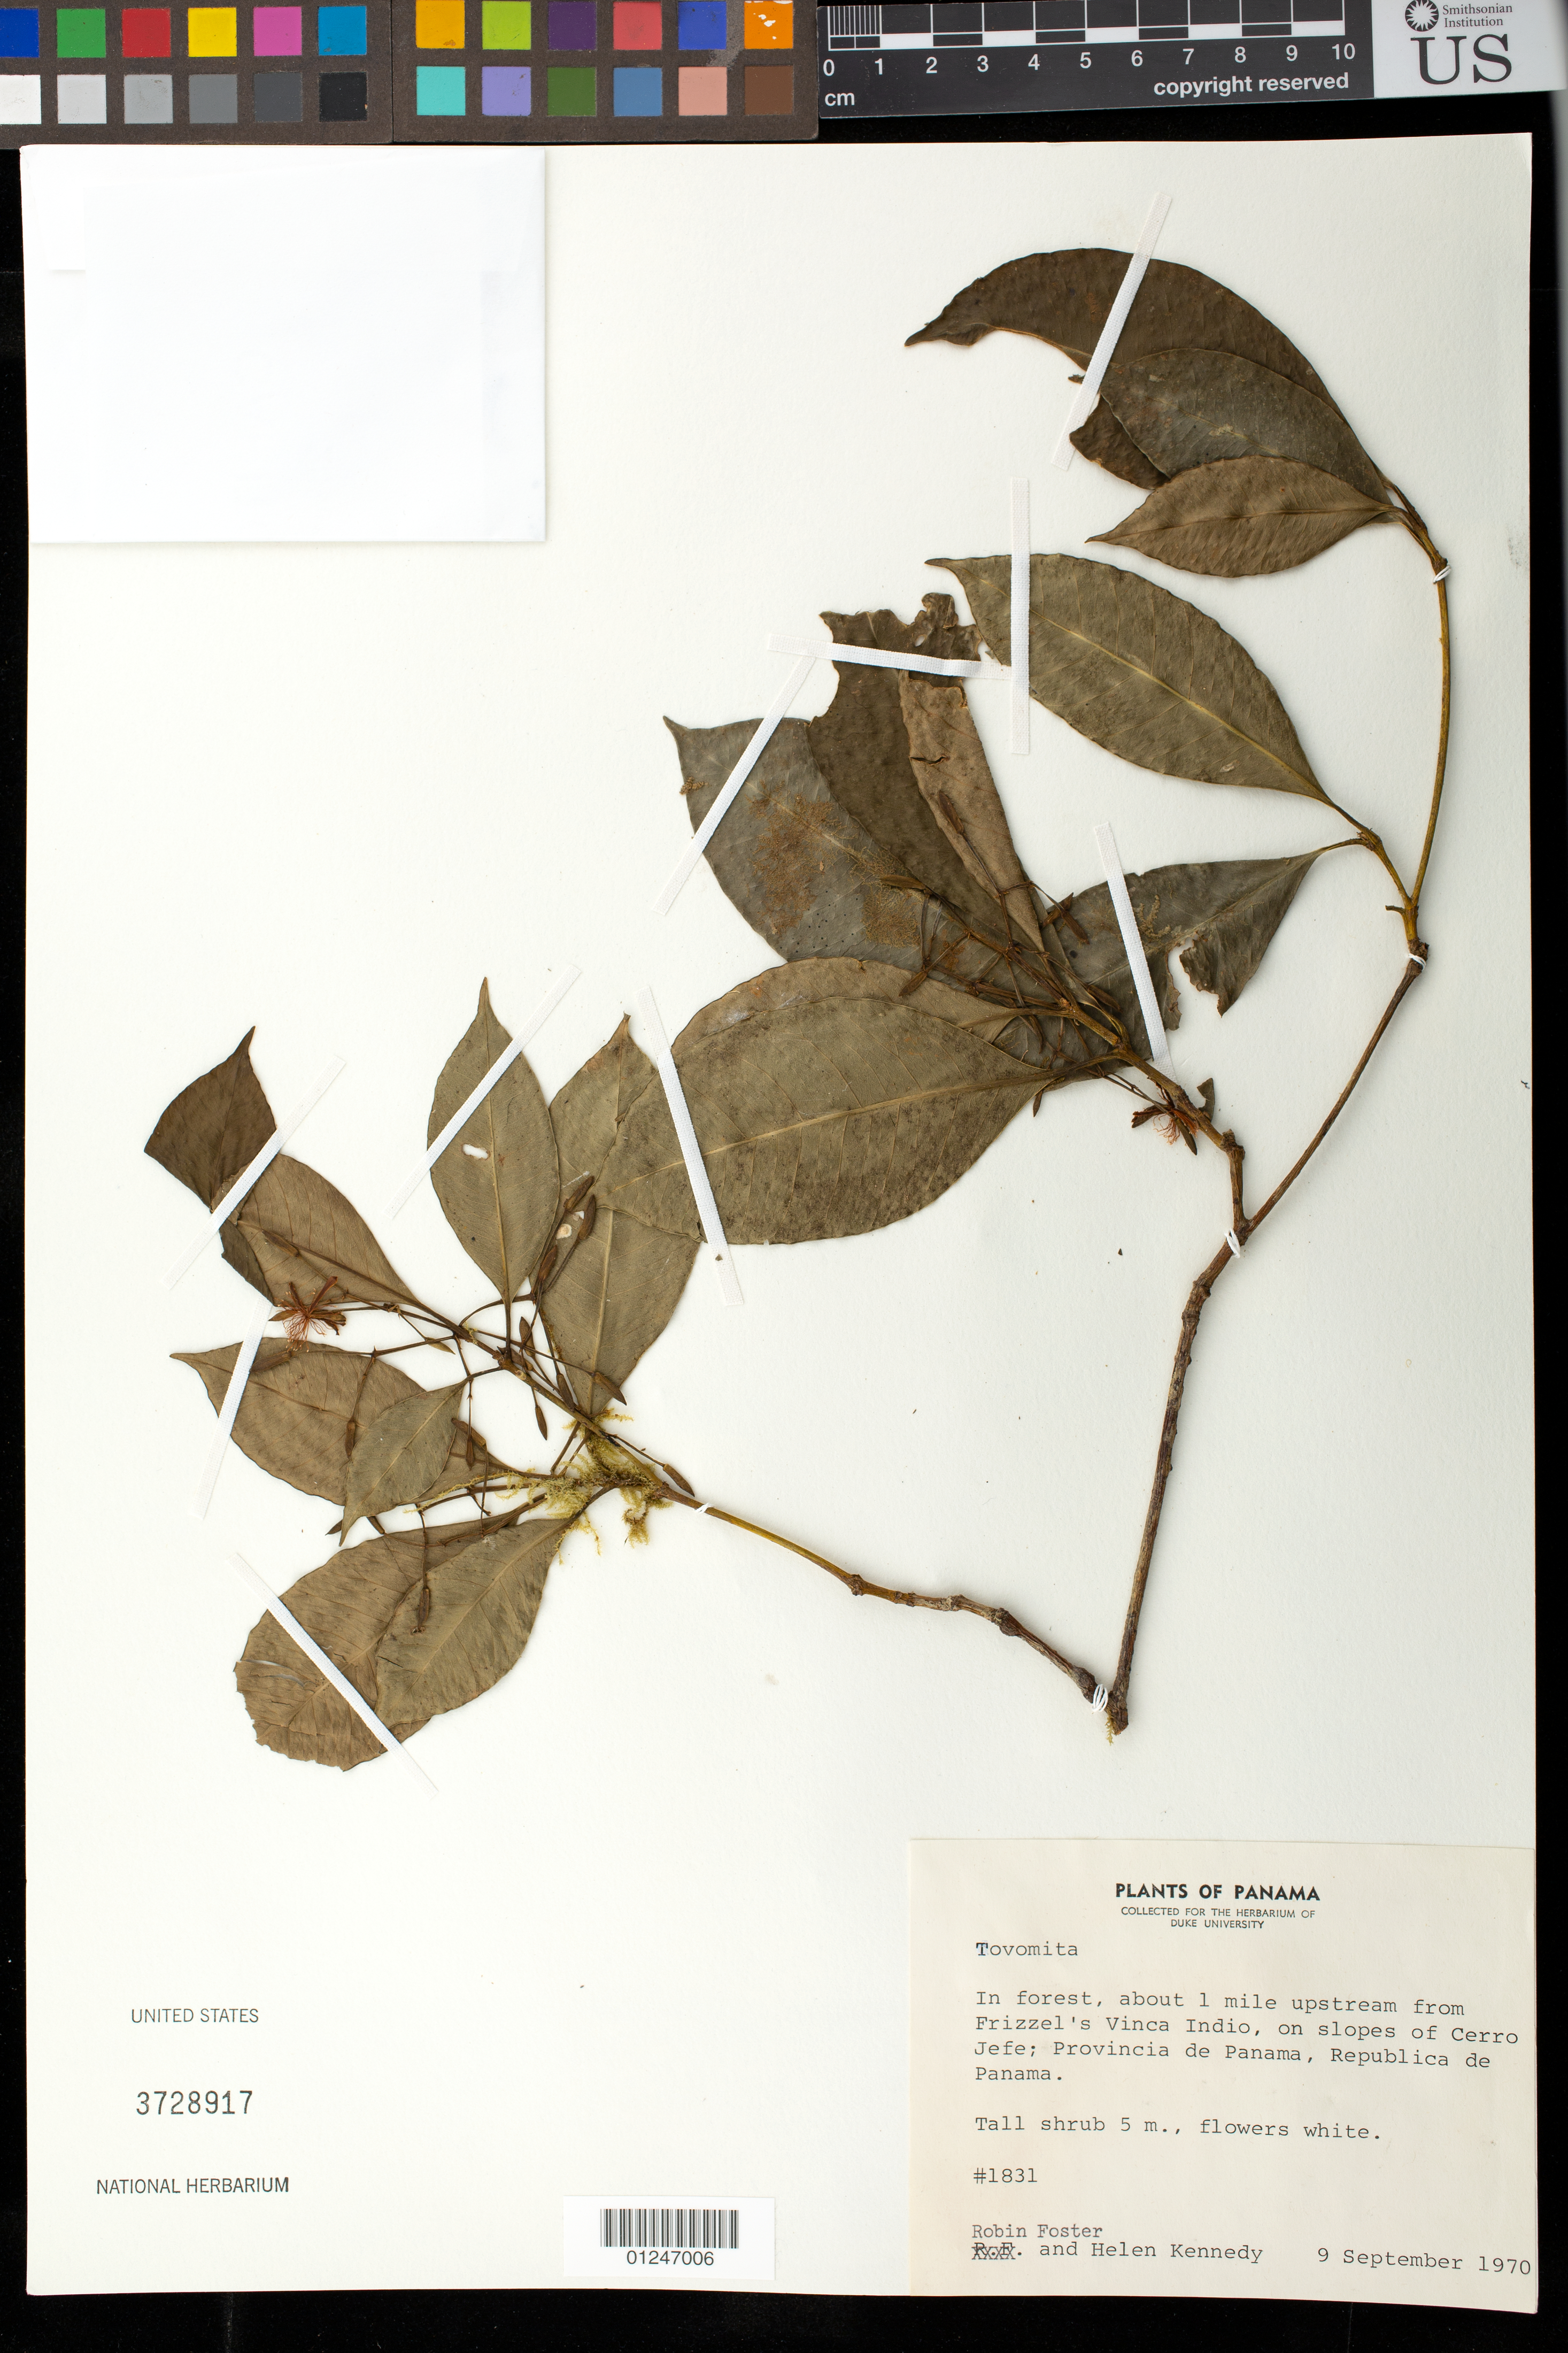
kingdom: Plantae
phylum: Tracheophyta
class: Magnoliopsida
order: Malpighiales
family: Clusiaceae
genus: Tovomita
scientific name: Tovomita sp.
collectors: R. B. Foster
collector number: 1831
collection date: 1970-09-09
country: Panama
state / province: Panamá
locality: In forest, about 1 mi. upstream from Frizzel's Vinca Indio, on slopes of Cerro Jefe.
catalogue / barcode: US 3728917